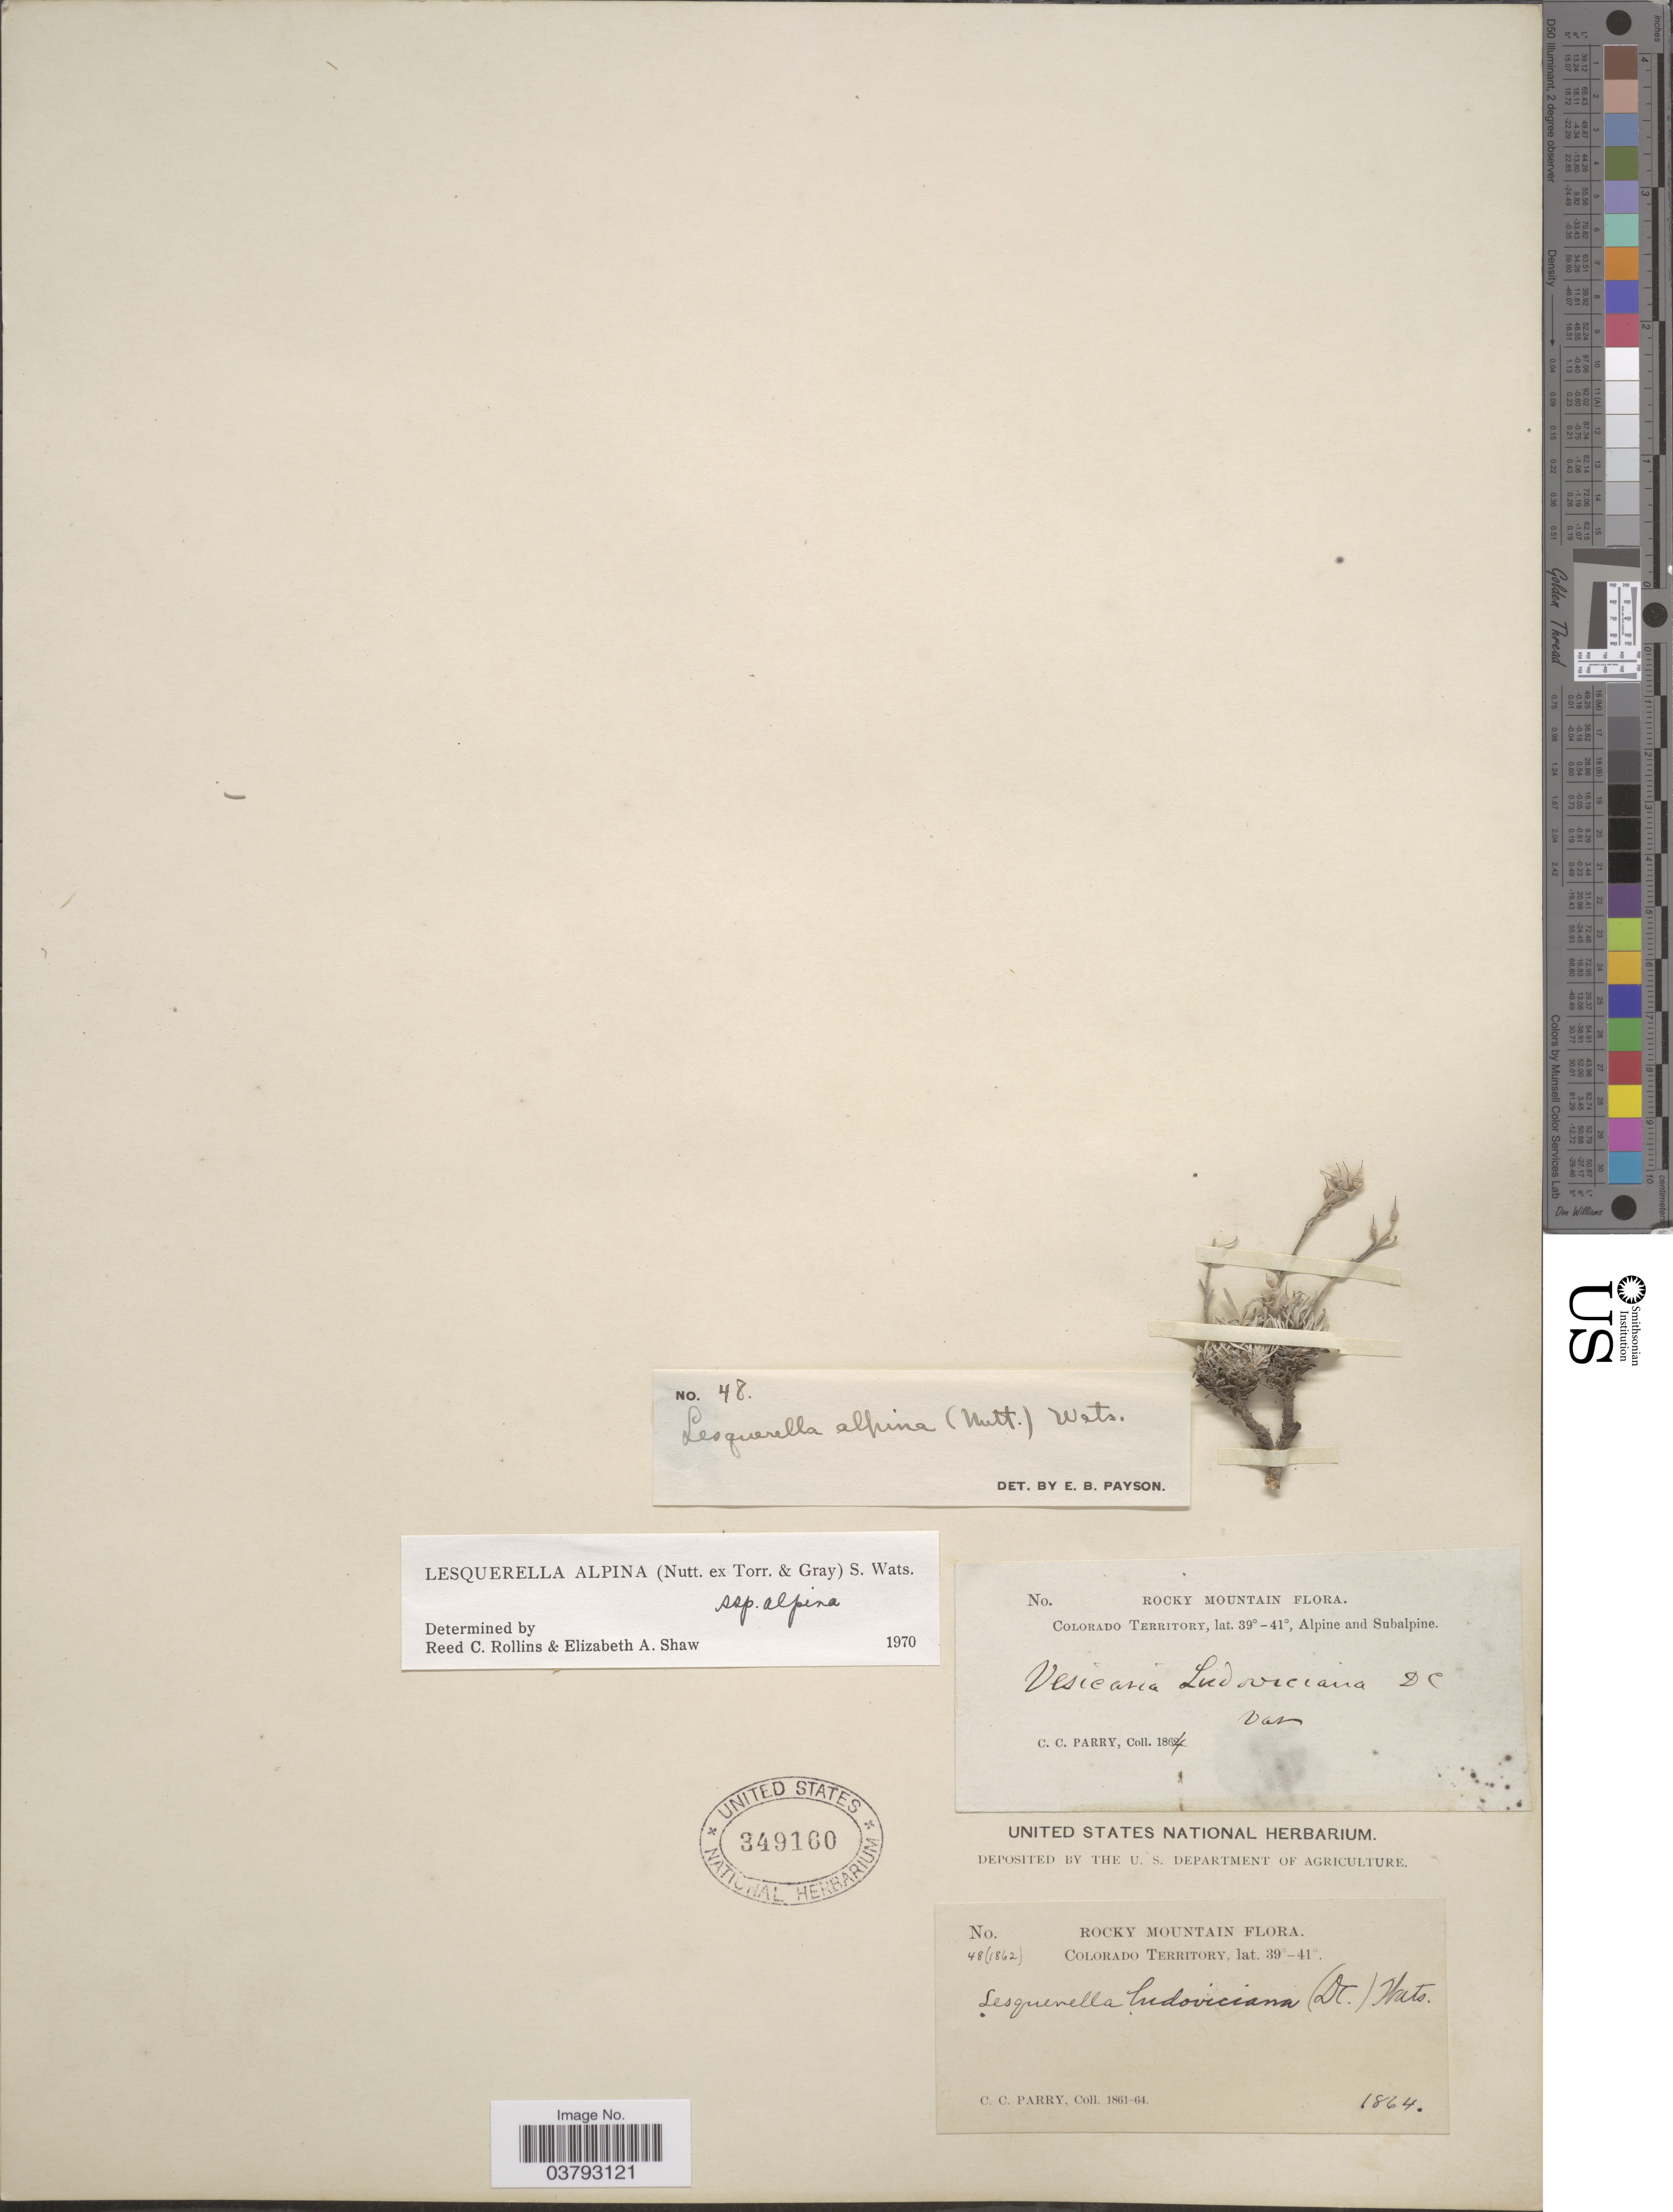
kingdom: Plantae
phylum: Tracheophyta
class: Magnoliopsida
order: Brassicales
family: Brassicaceae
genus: Lesquerella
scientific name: Lesquerella alpina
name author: (Nutt.) S. Watson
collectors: C. C. Parry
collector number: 48(1862)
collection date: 1864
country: United States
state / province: Colorado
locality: Rocky Mountain. Colorado Territory.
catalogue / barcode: US 349160